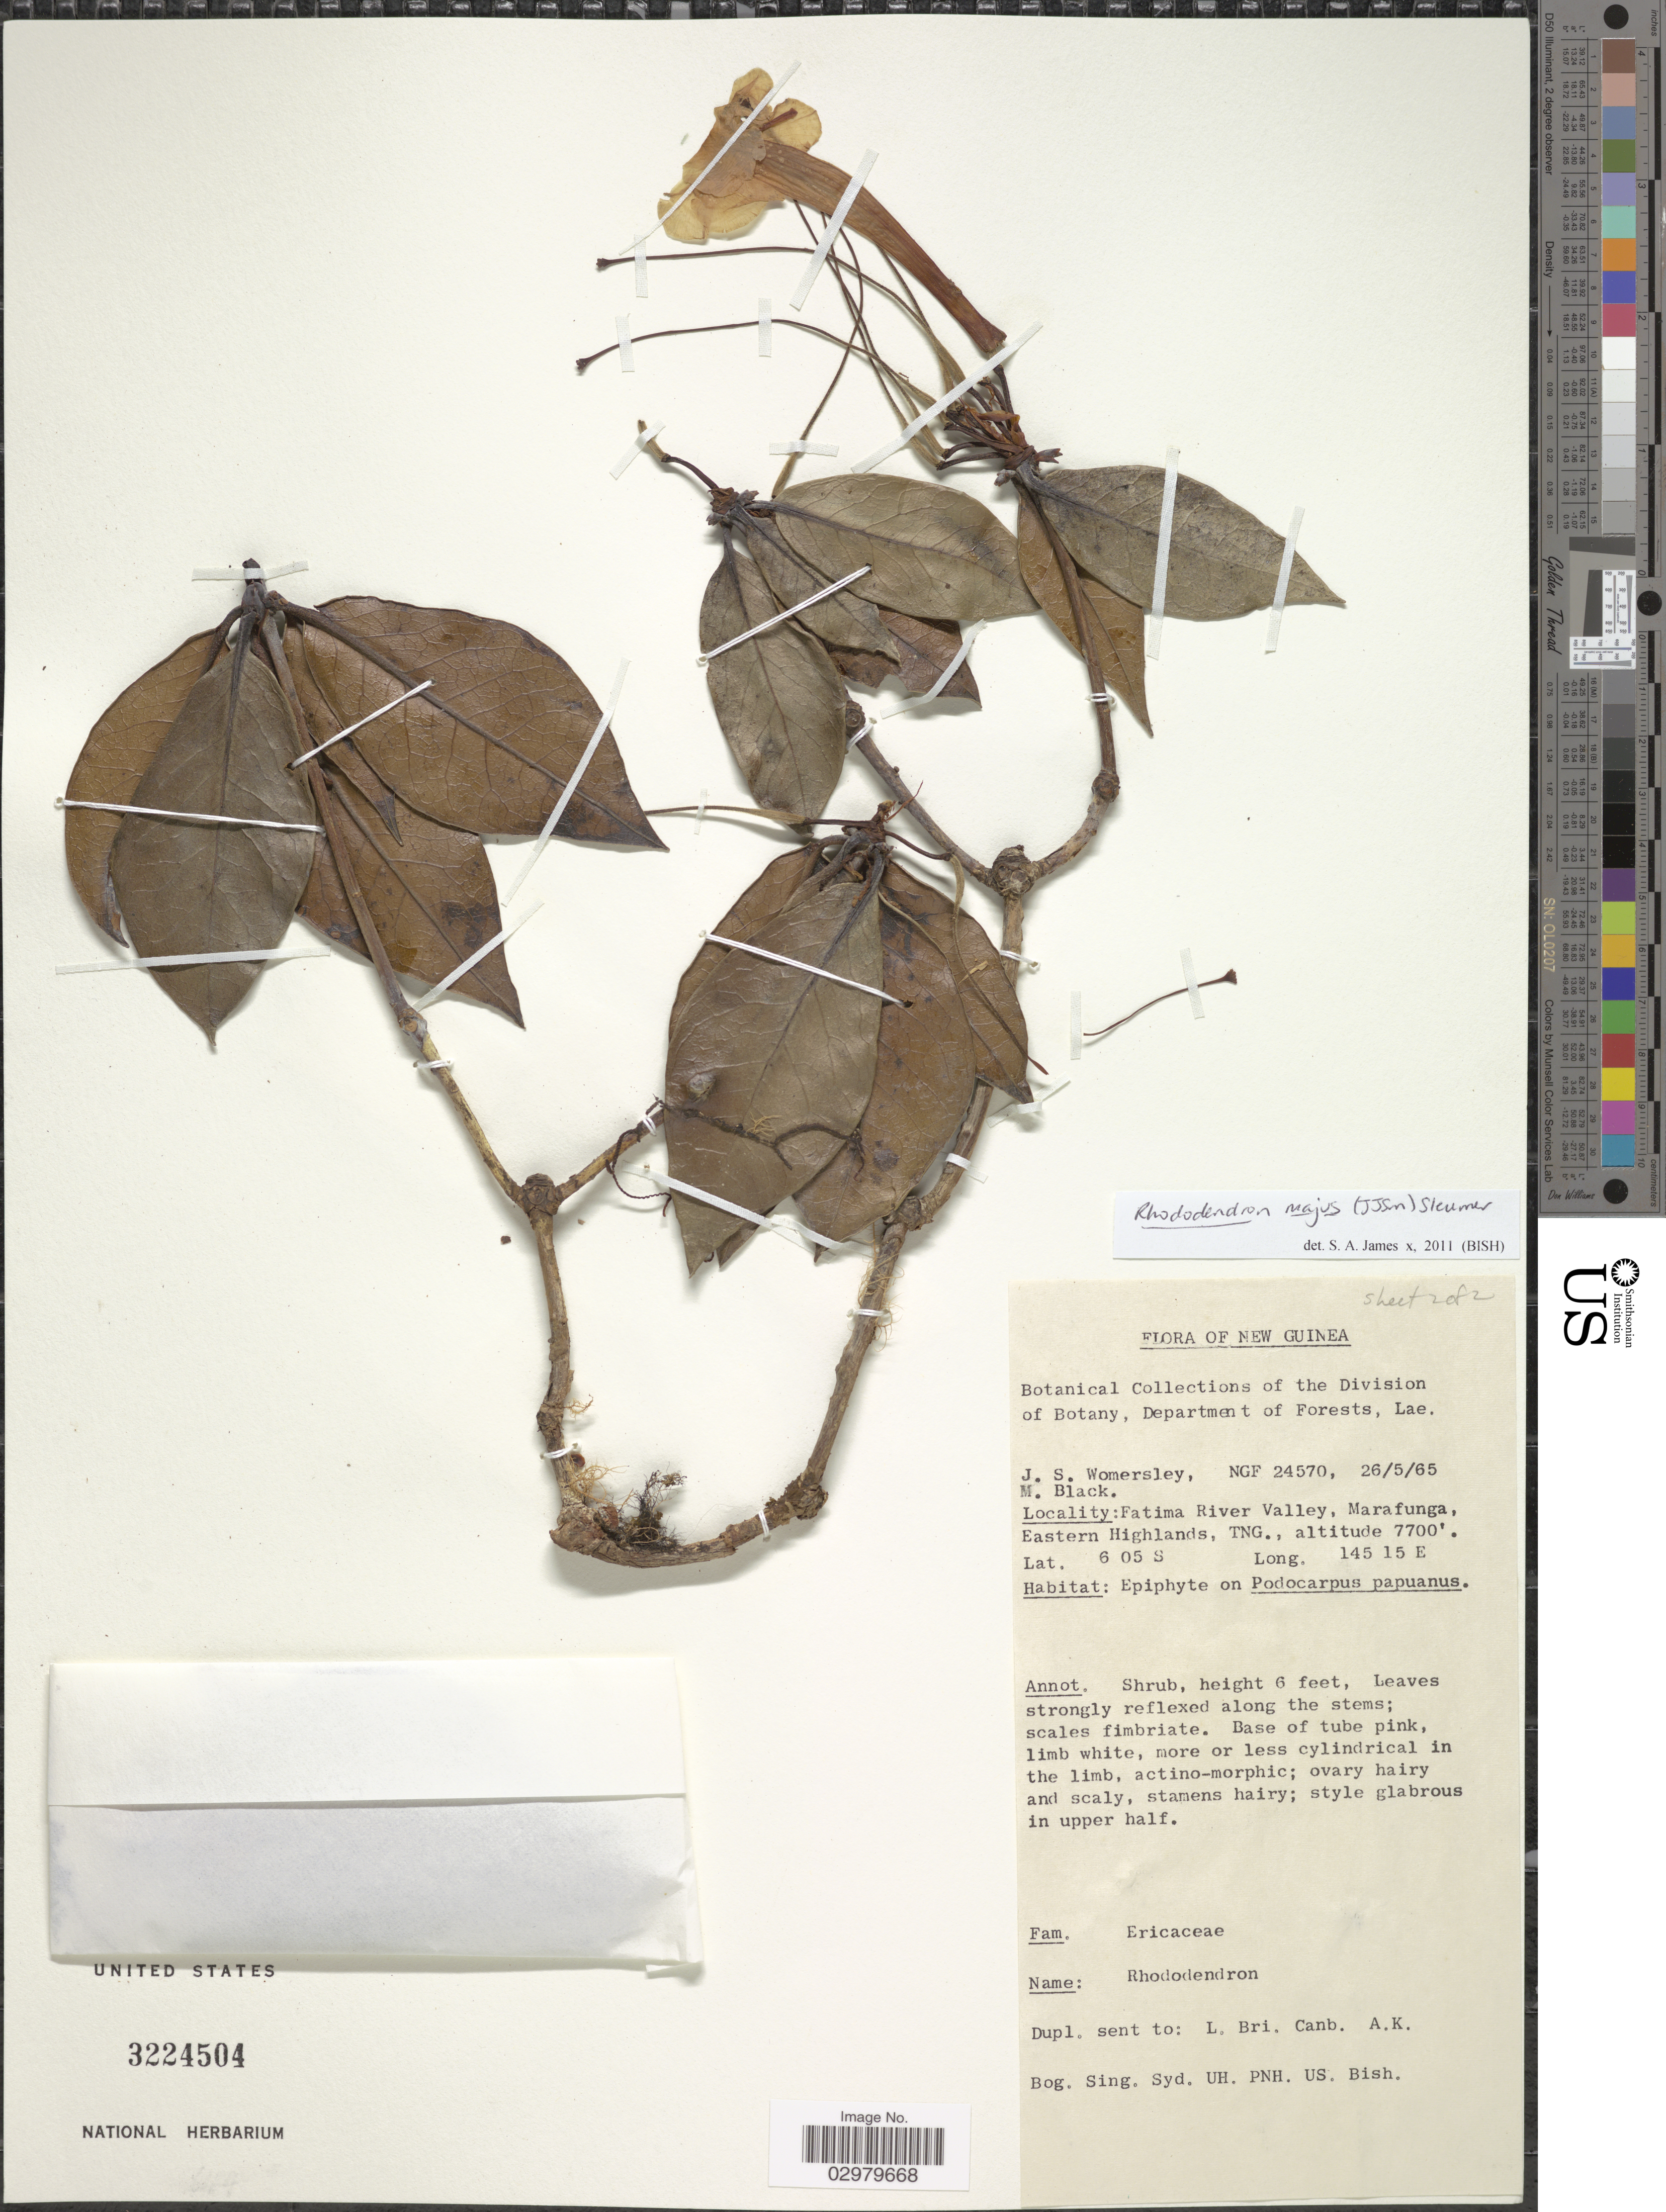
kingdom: Plantae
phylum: Tracheophyta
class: Magnoliopsida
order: Ericales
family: Ericaceae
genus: Rhododendron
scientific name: Rhododendron maius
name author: (J.J. Sm.) Sleumer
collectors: J. S. Womersley & M. Black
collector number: NGF 24570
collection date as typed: Transcribed d/m/y: 26/5/65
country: Papua New Guinea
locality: New Guinea. Fatima River Valley, Marafunga, Eastern Highlands, TNG.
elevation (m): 2347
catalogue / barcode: US 3224504